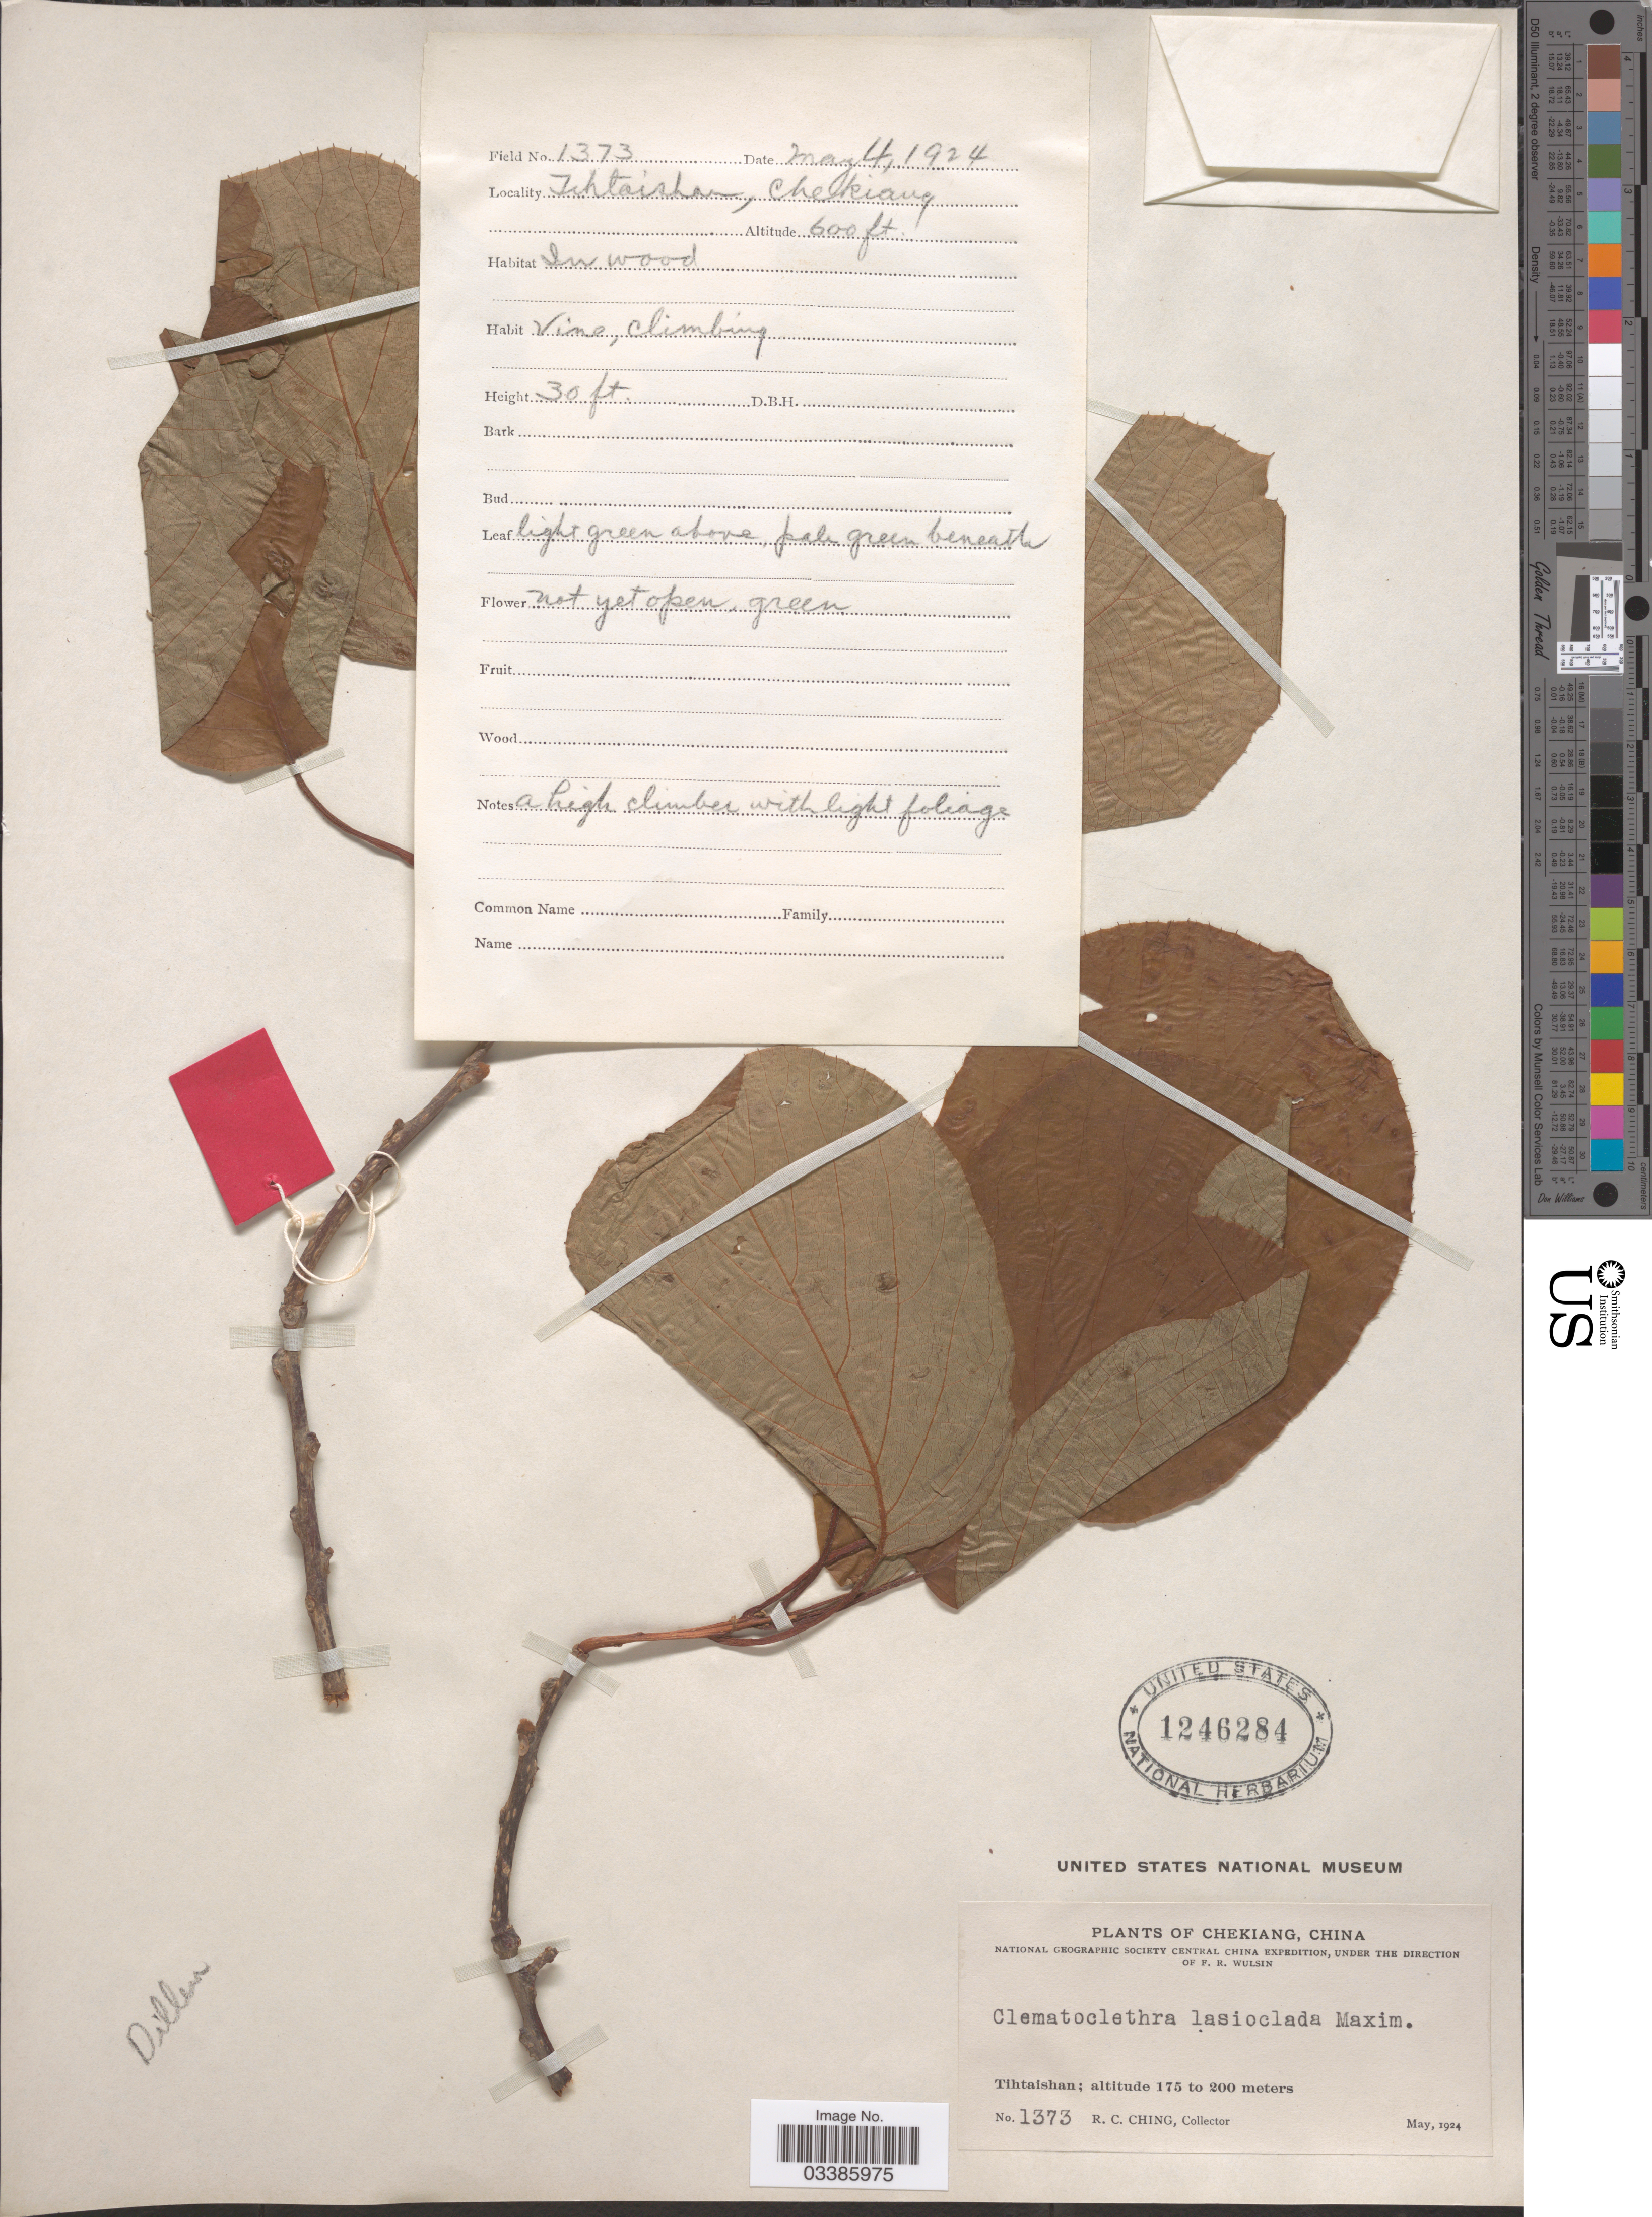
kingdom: Plantae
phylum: Tracheophyta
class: Magnoliopsida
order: Ericales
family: Actinidiaceae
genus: Clematoclethra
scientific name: Clematoclethra sp.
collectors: R. C. Ching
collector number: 1373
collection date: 1924-05-04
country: China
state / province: Zhejiang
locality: Tihtaishan, Chekiang.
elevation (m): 183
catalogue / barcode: US 1246284